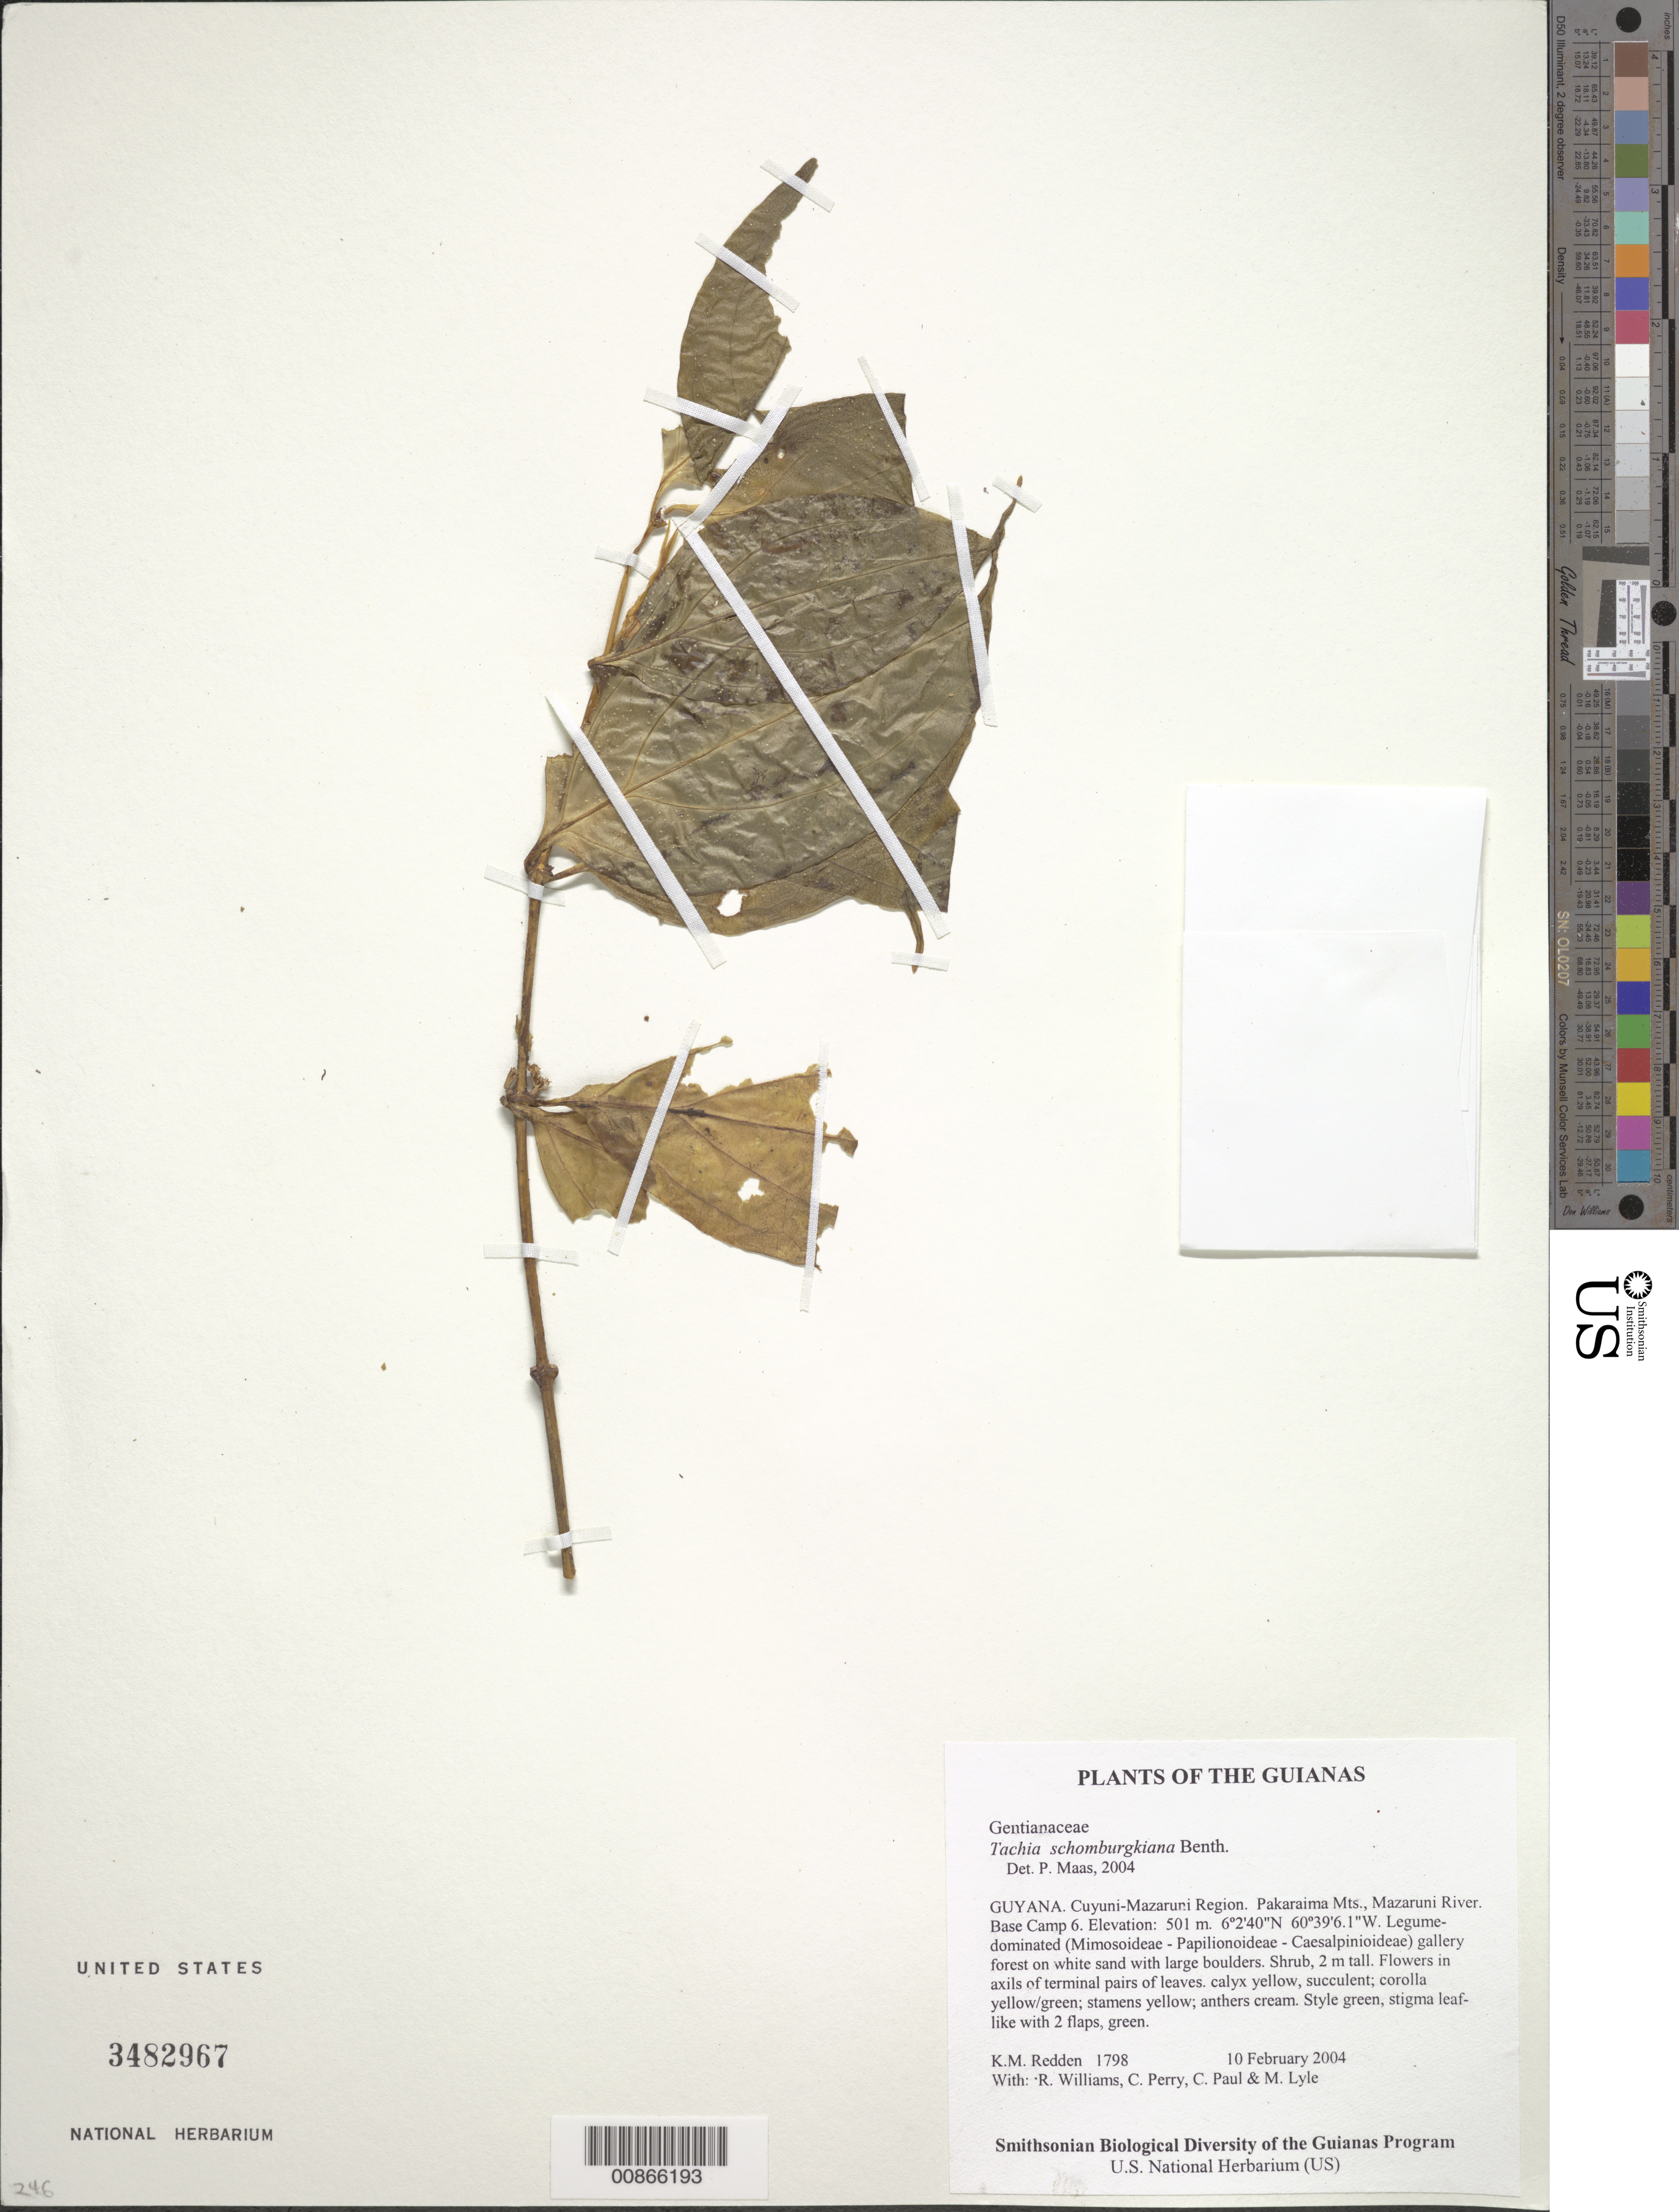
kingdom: Plantae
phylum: Tracheophyta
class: Magnoliopsida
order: Gentianales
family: Gentianaceae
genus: Tachia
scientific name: Tachia schomburgkiana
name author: Benth.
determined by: Maas, Paul J. M.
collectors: K. M. Redden, R. Williams, C. Perry, C. Paul & M. Lyle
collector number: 1798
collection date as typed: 10 February 2004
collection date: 2004-02-10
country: Guyana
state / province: Cuyuni-Mazaruni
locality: Pakaraima Mts., Mazaruni River. Base Camp 6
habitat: Legume-dominated (Mimosoideae - Papilionoideae - Caesalpinioideae) gallery forest on white sand with large boulders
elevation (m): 501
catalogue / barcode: US 3482967